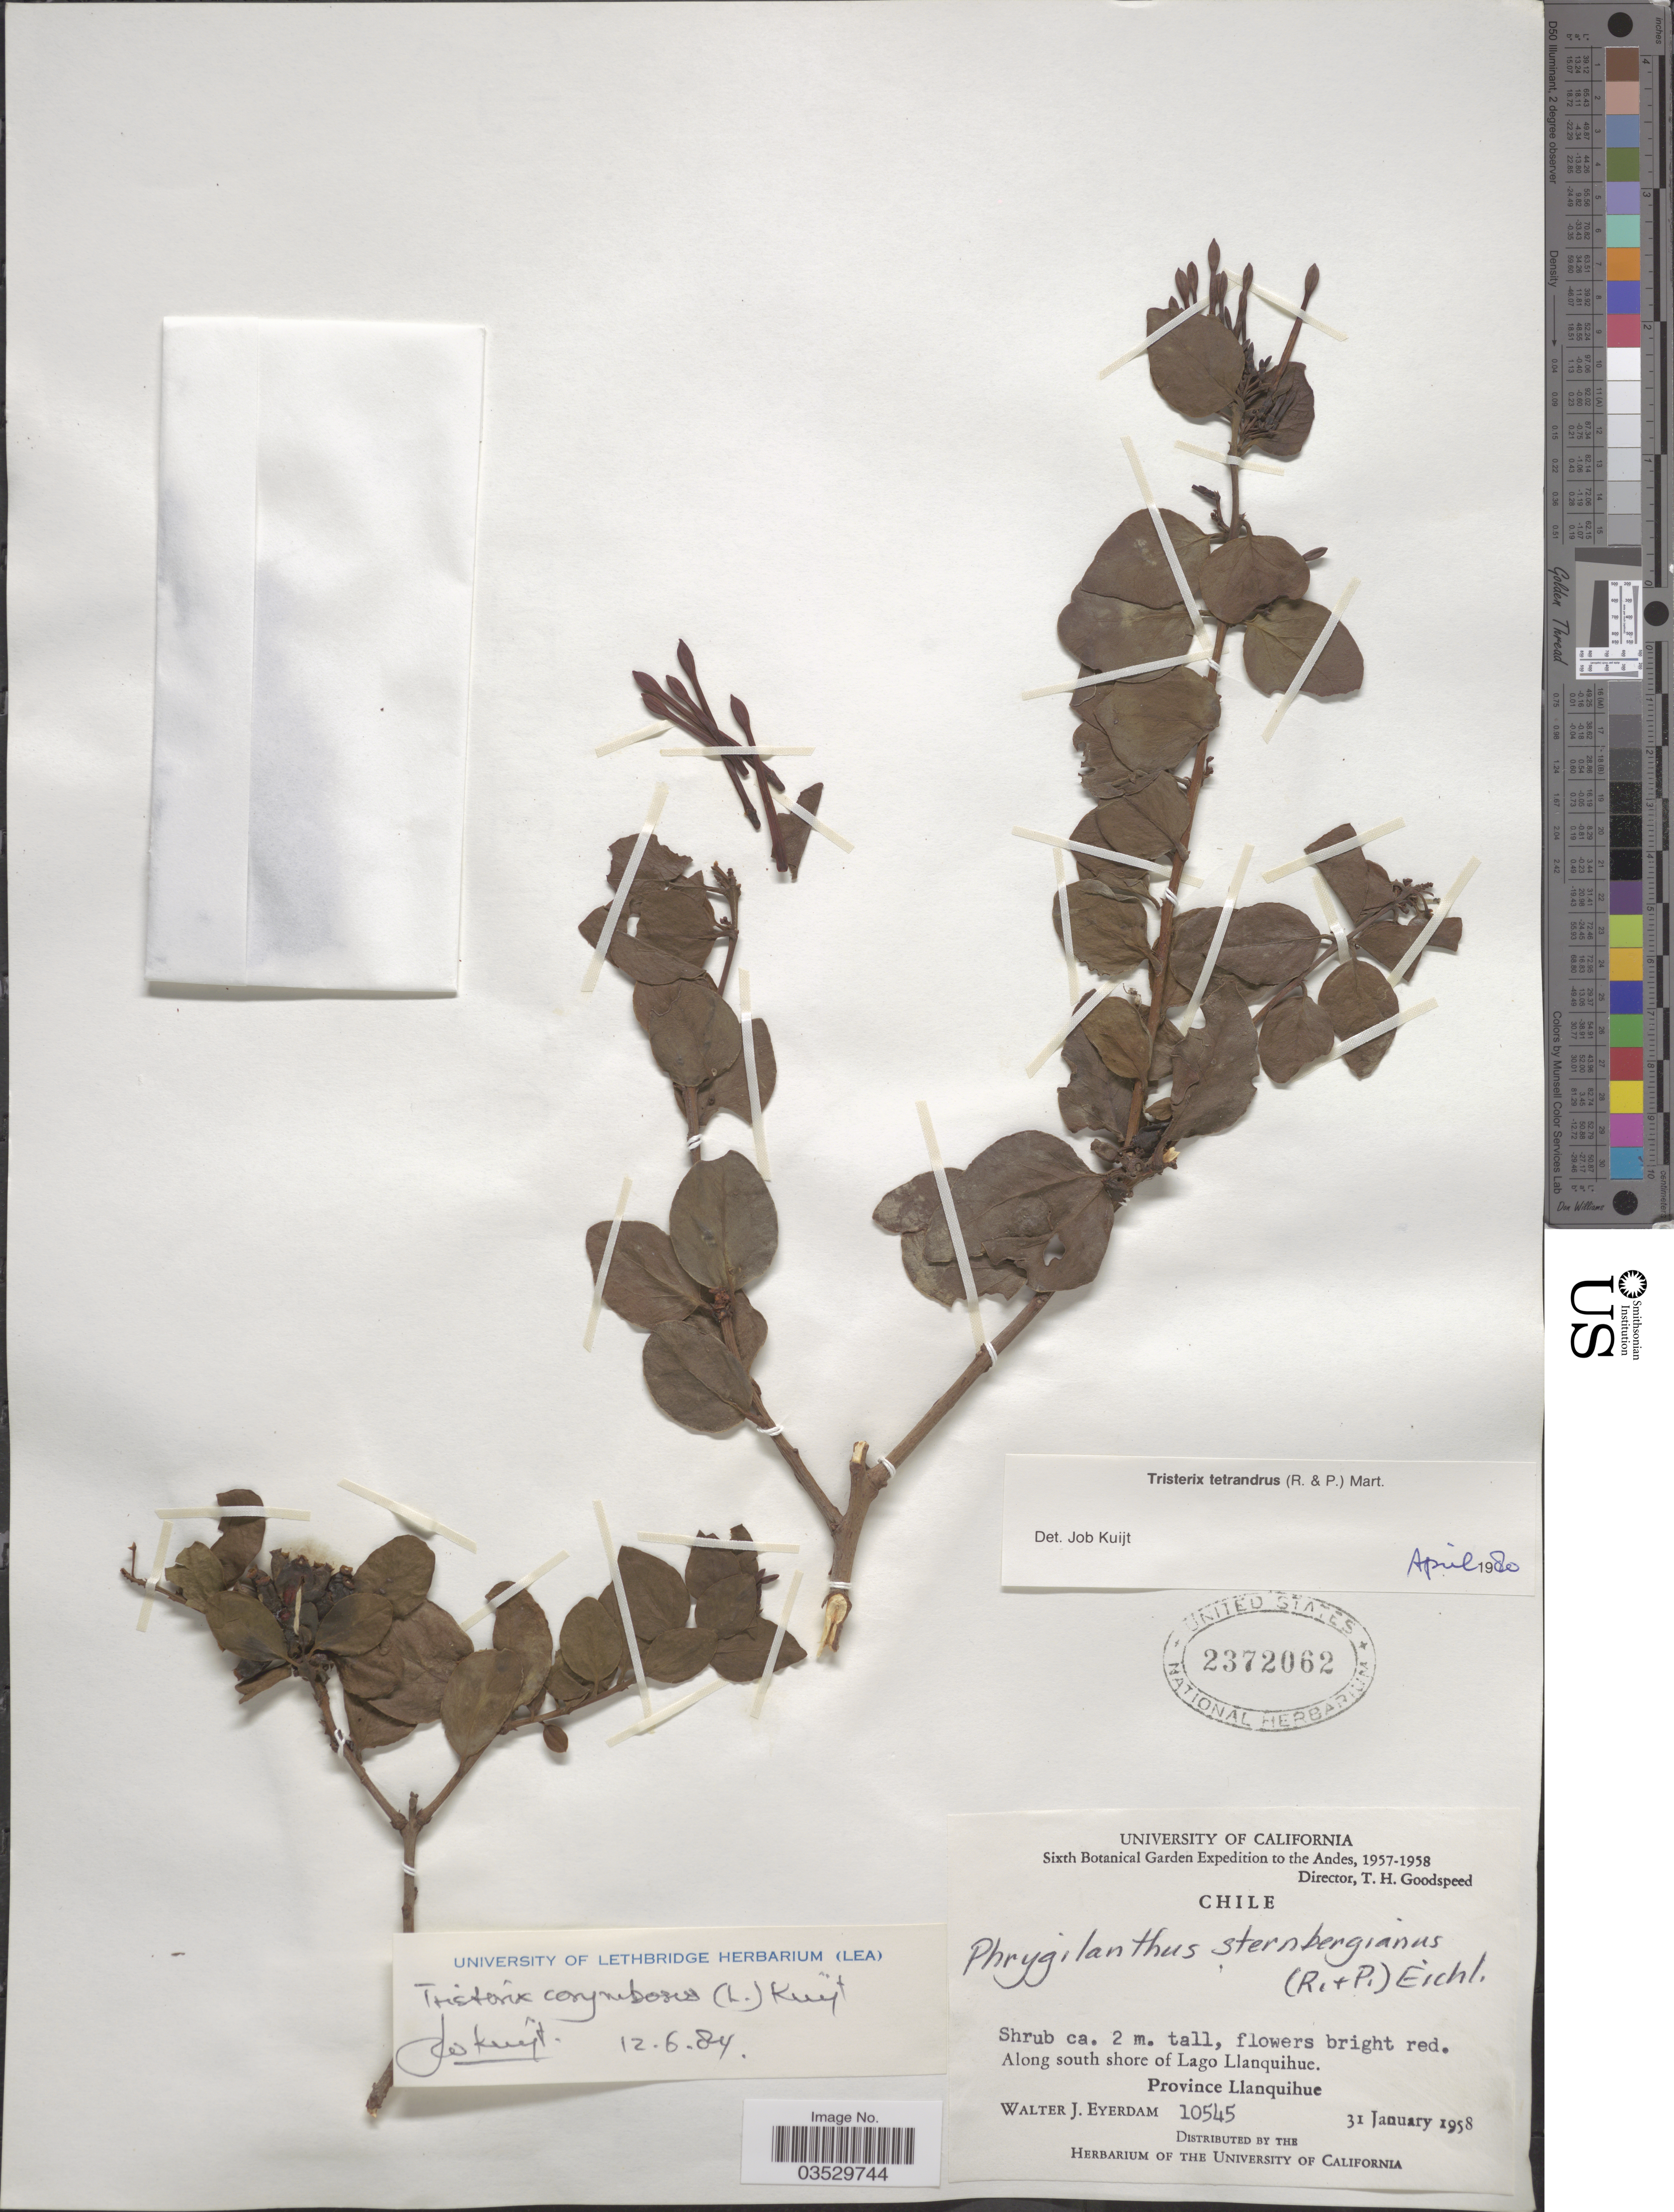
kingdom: Plantae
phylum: Tracheophyta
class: Magnoliopsida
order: Santalales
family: Loranthaceae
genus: Tristerix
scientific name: Tristerix corymbosus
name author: (L.) Kuijt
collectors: W. J. Eyerdam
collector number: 10545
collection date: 1958-01-31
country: Chile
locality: Andes. Along south shore of Lago Llanquihue. Province Llanquihue.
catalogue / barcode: US 2372062